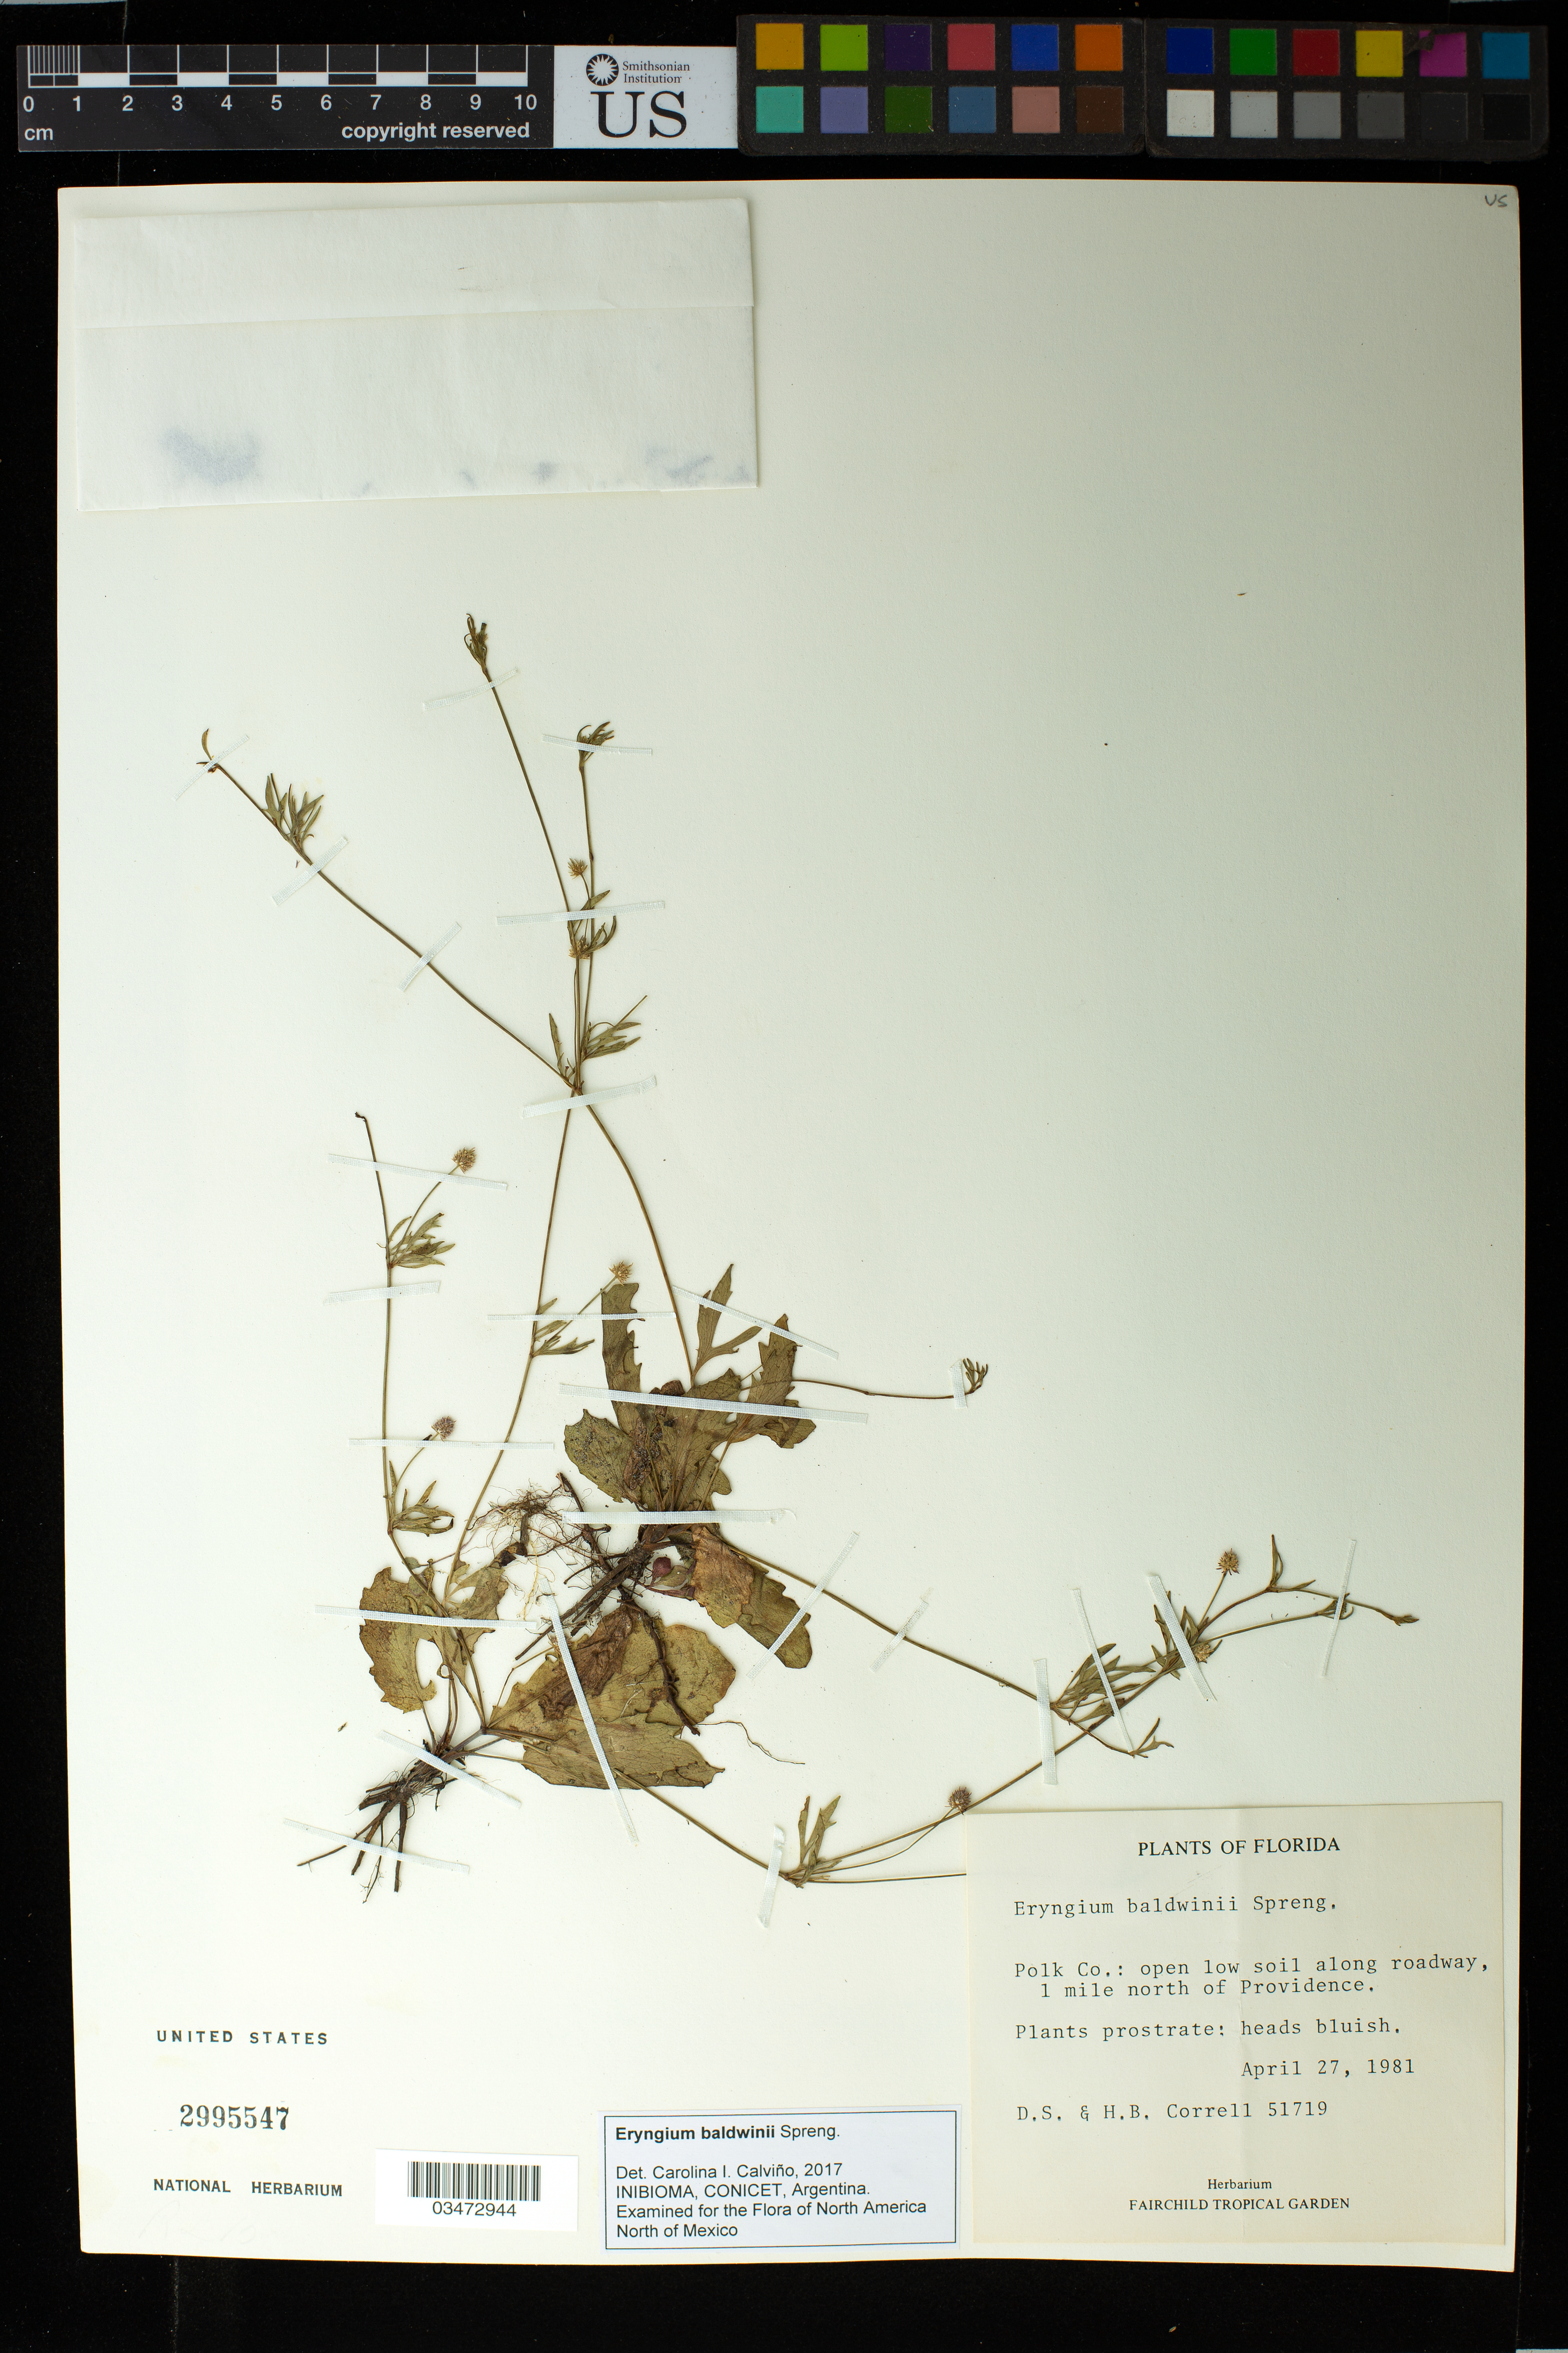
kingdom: Plantae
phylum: Tracheophyta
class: Magnoliopsida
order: Apiales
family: Apiaceae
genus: Eryngium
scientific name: Eryngium baldwinii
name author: Spreng.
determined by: Calviño, C. I.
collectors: D. S. Correll & H. Correll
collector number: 51719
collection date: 1981-04-27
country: United States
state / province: Florida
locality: Polk Co.: open soil roadway, 1 mile north of Providence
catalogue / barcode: US 2995547